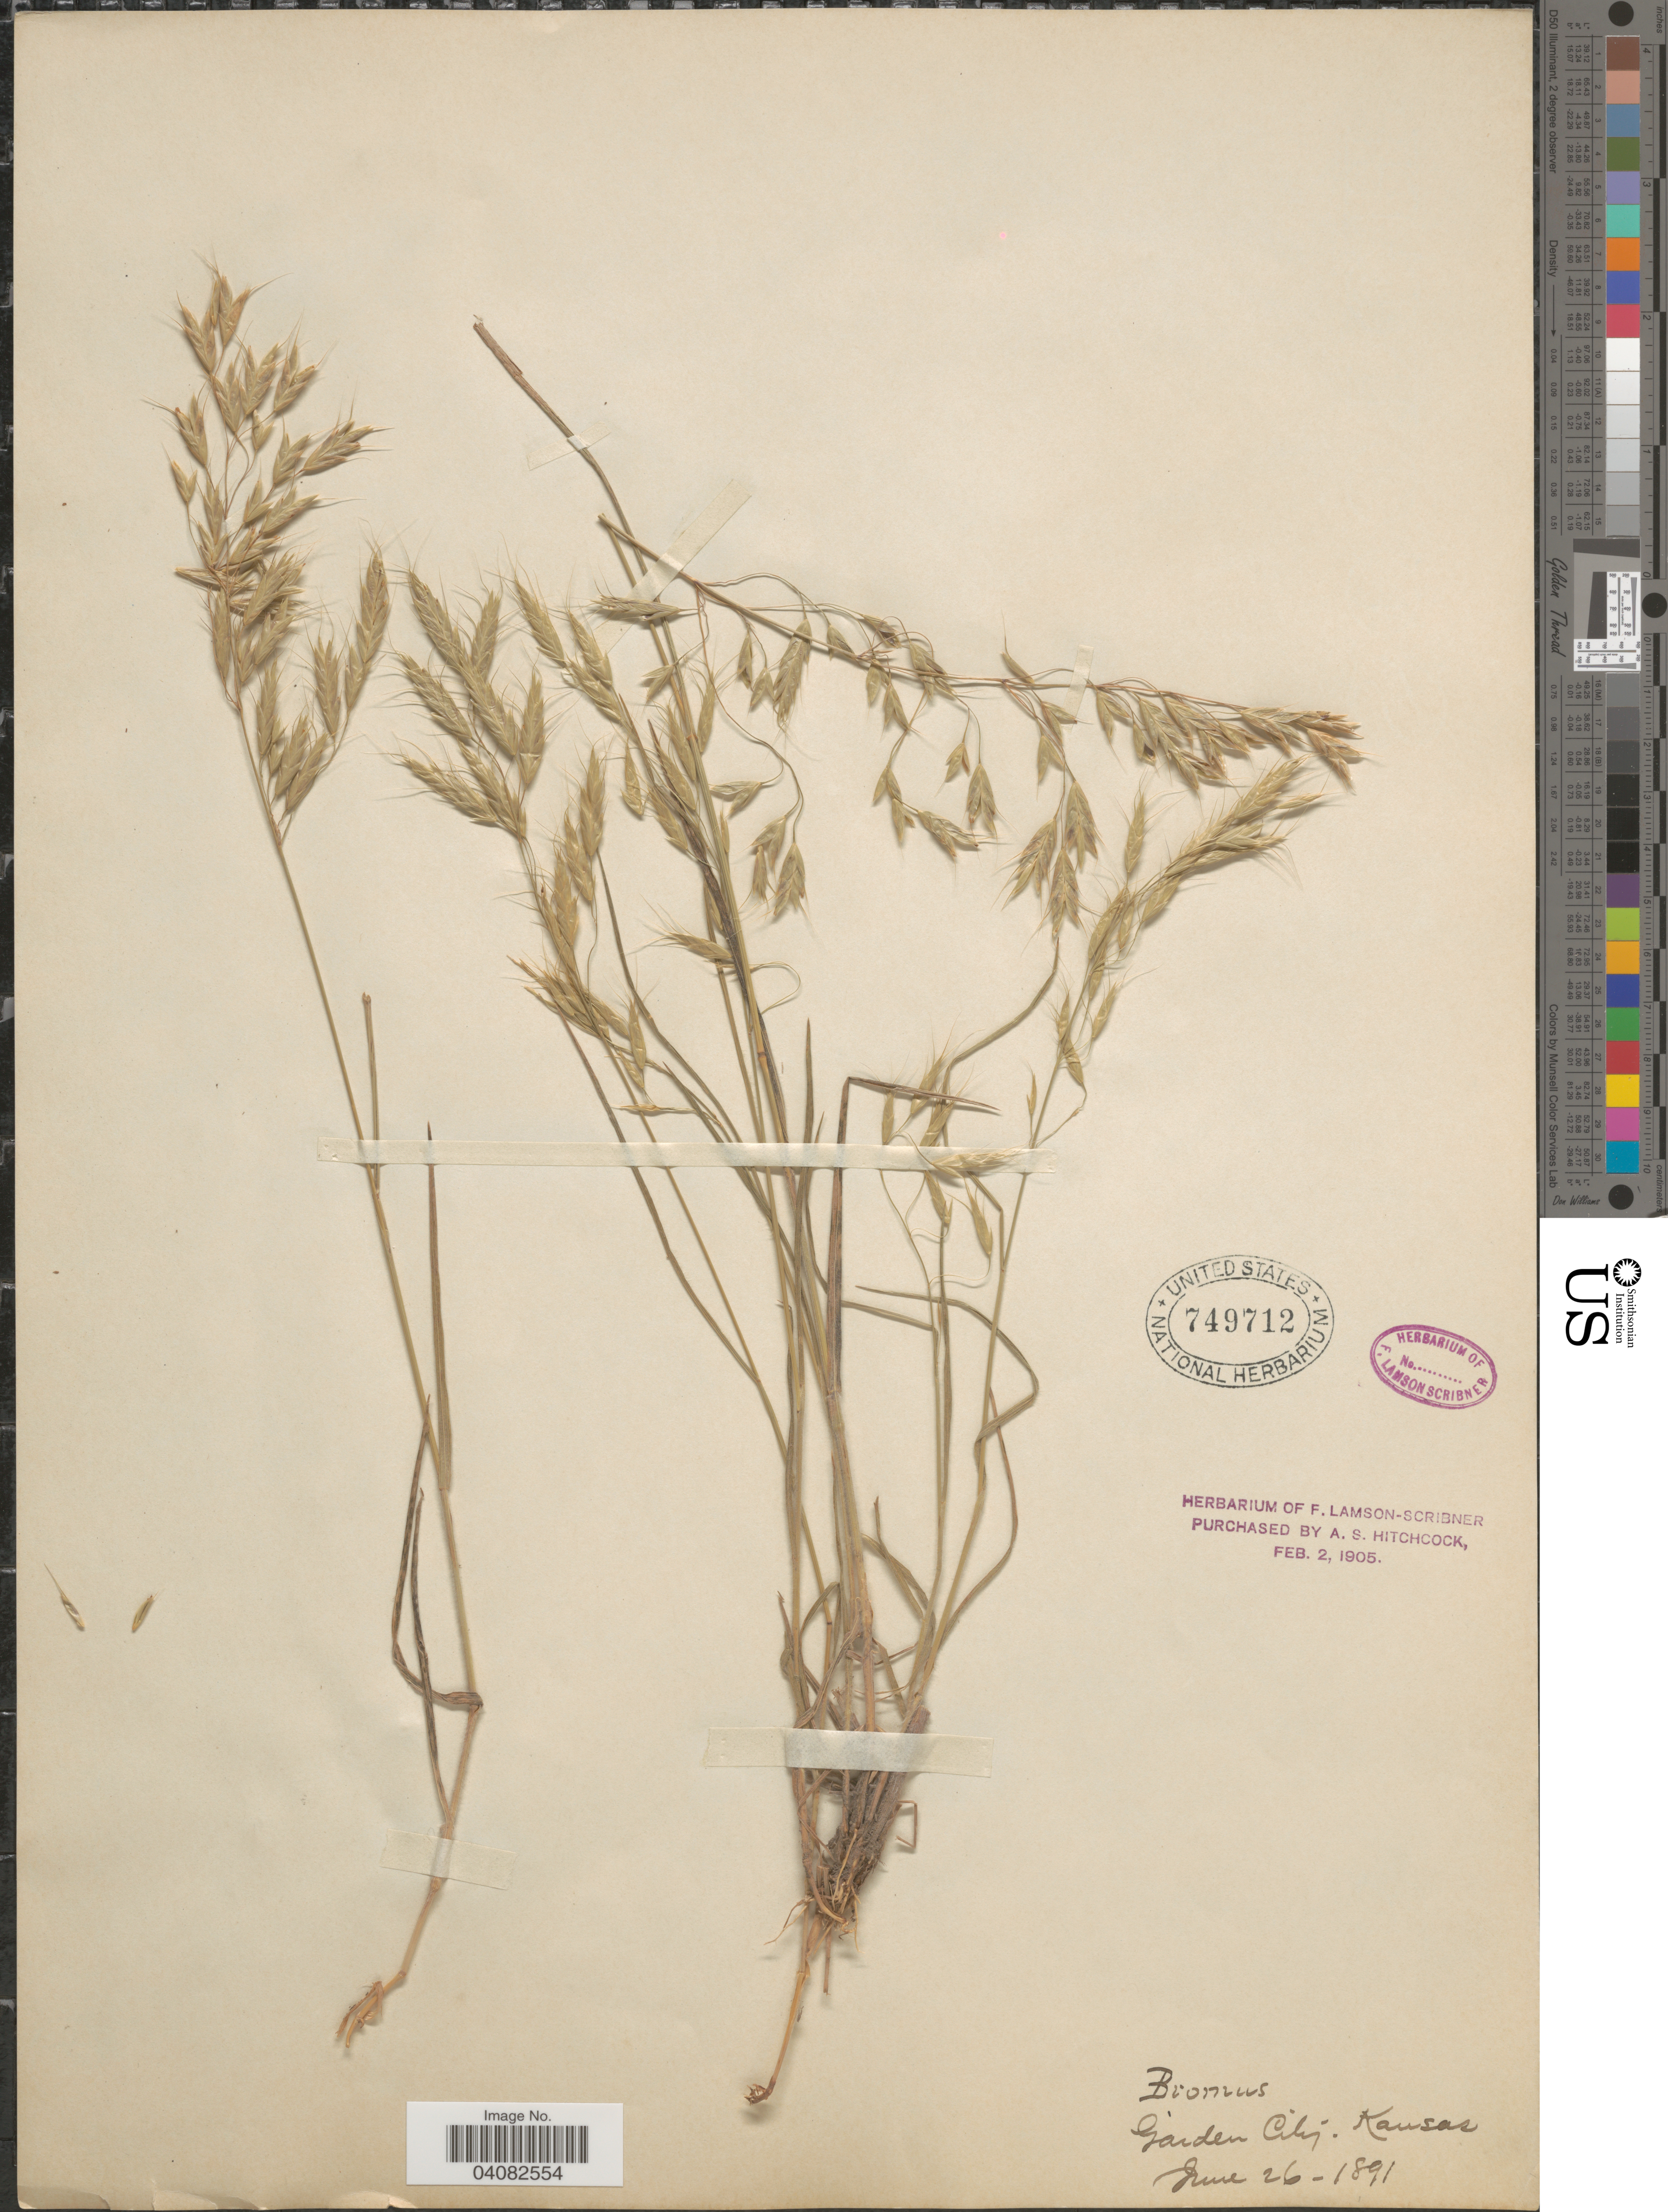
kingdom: Plantae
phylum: Tracheophyta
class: Liliopsida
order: Poales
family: Poaceae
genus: Bromus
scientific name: Bromus japonicus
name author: Houtt.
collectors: ex herb. F. Lamson Scribner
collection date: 1891-06-26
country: United States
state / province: Kansas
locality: Garden City.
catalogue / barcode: US 749712